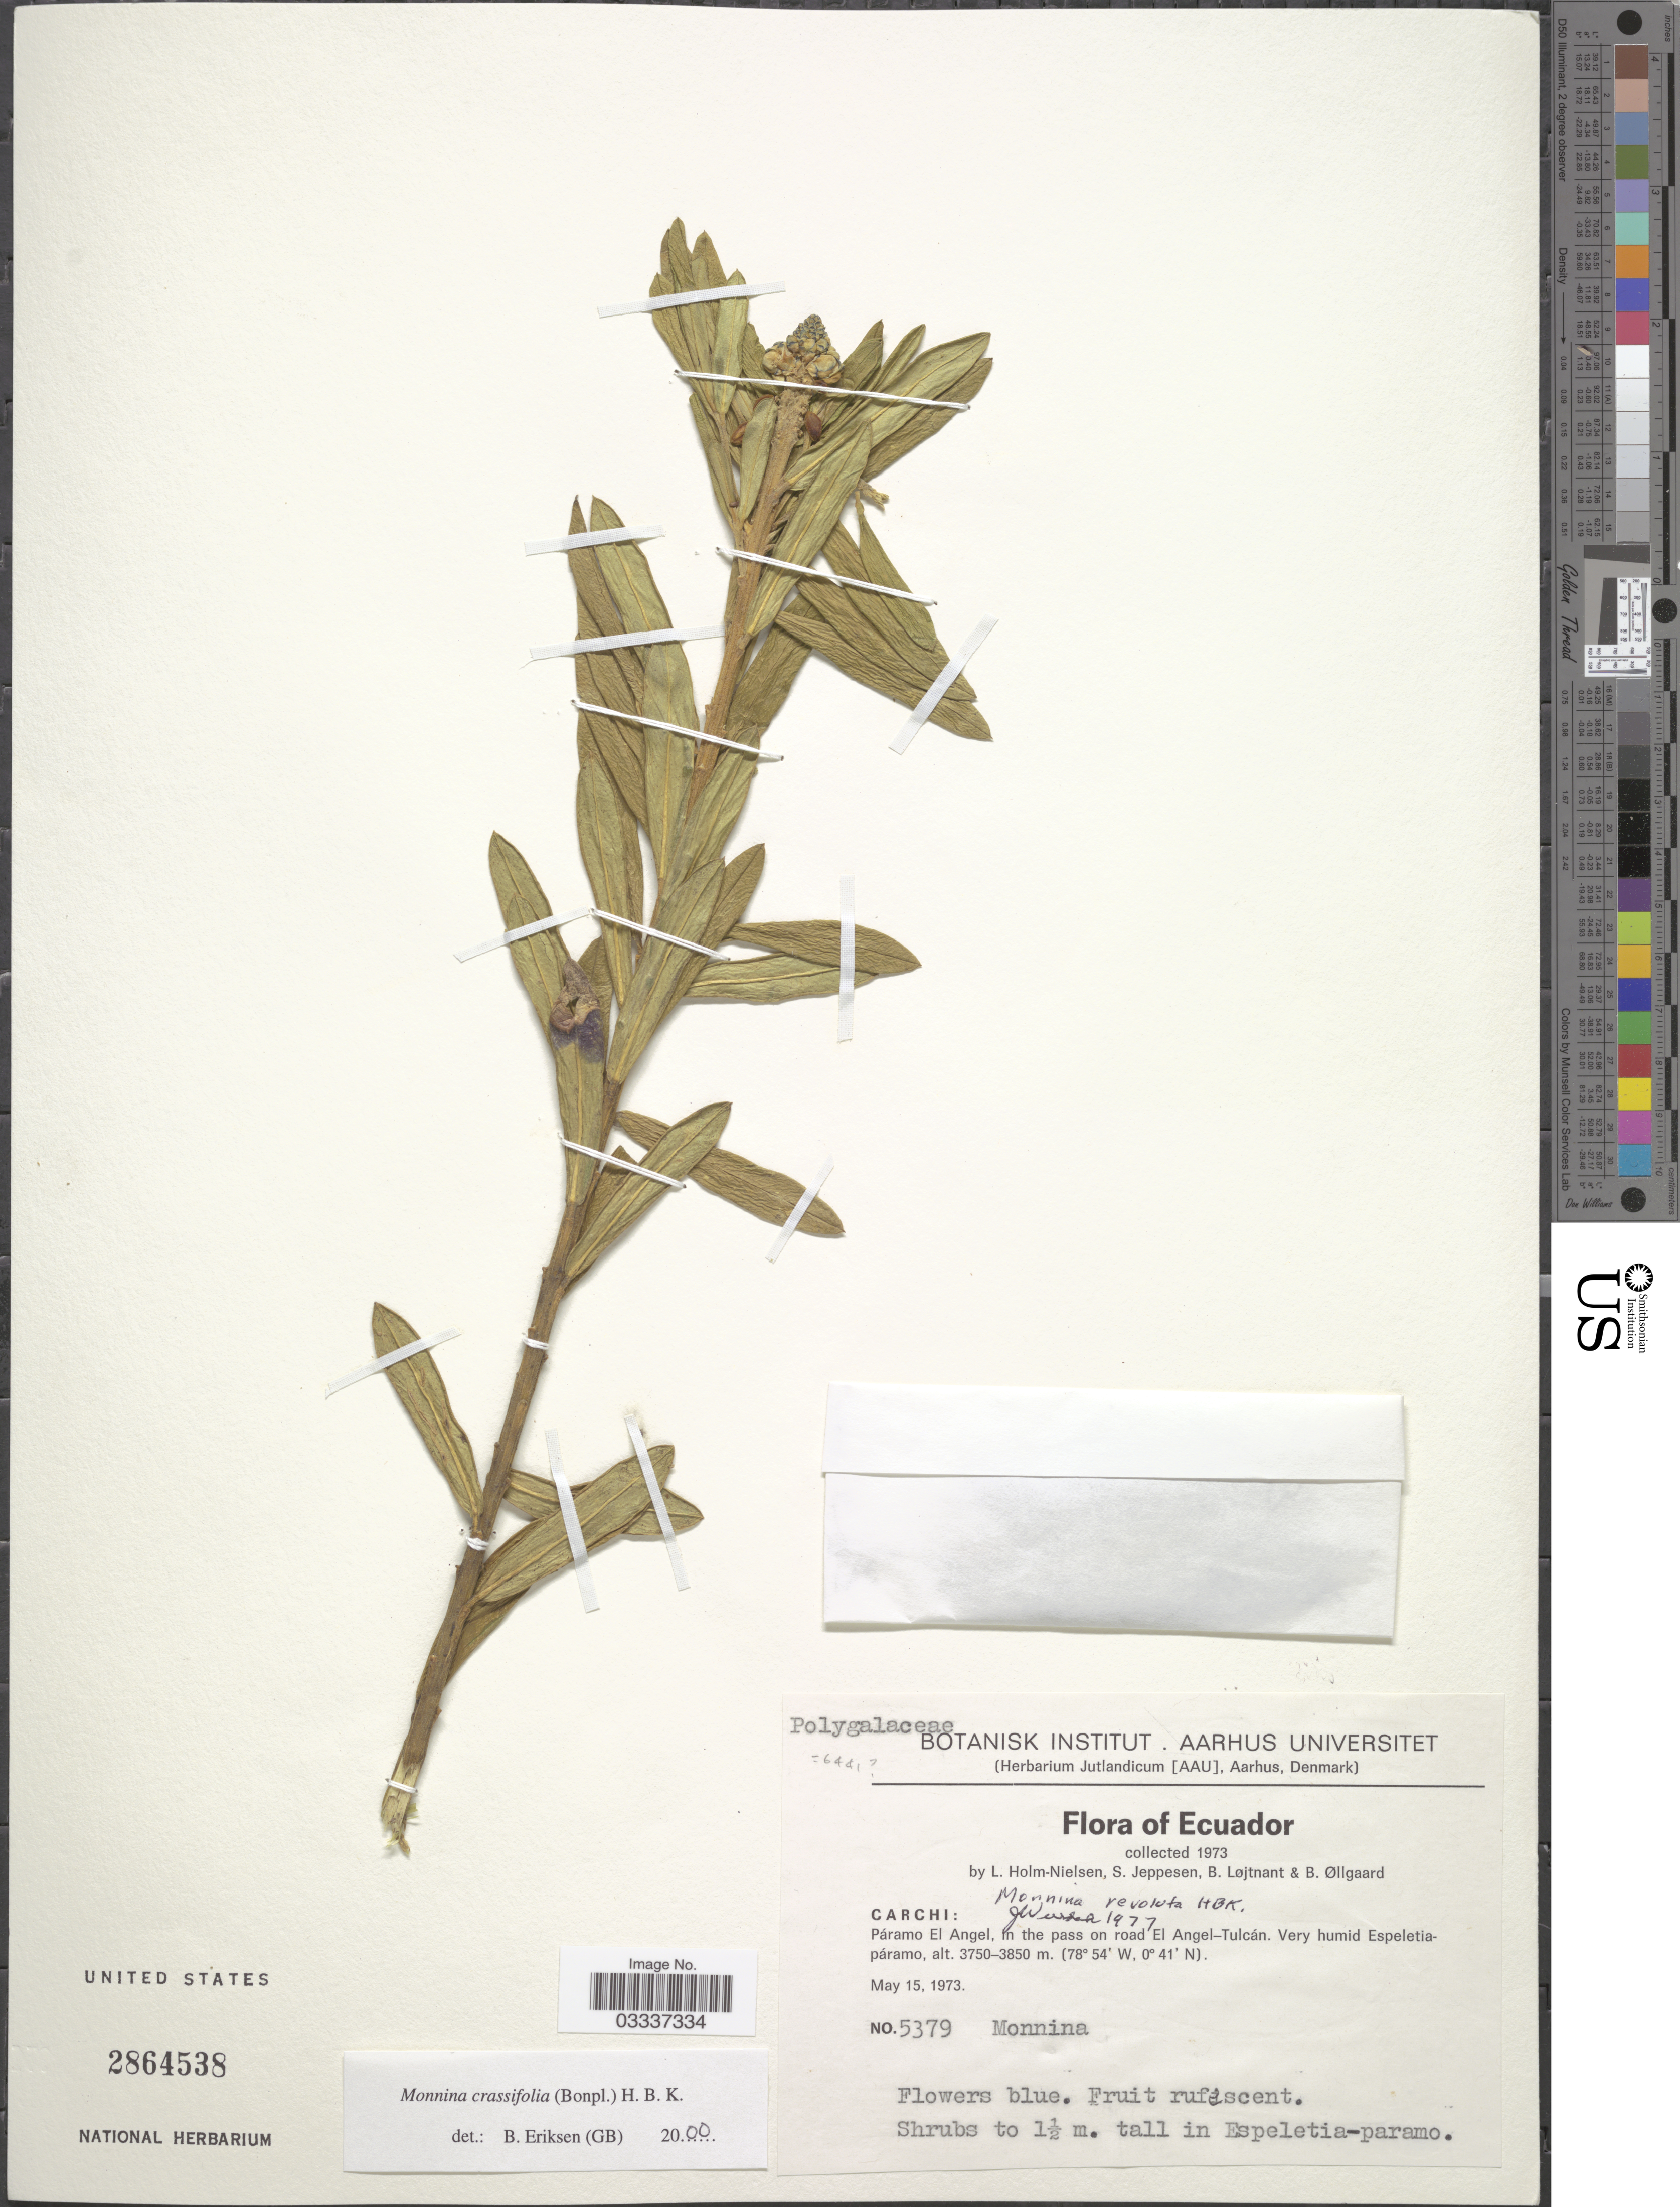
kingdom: Plantae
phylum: Tracheophyta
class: Magnoliopsida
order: Fabales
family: Polygalaceae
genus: Monnina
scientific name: Monnina crassifolia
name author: (Bonpl.) Kunth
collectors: L. Holm-Nielsen, S. Jeppesen, B. Löjtnant & B. Øllgaard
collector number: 5379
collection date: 1973-05-15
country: Ecuador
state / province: Carchi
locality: Páramo El Angel, in the pass on road El Angel-Tulcán.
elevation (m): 3750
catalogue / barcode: US 2864538